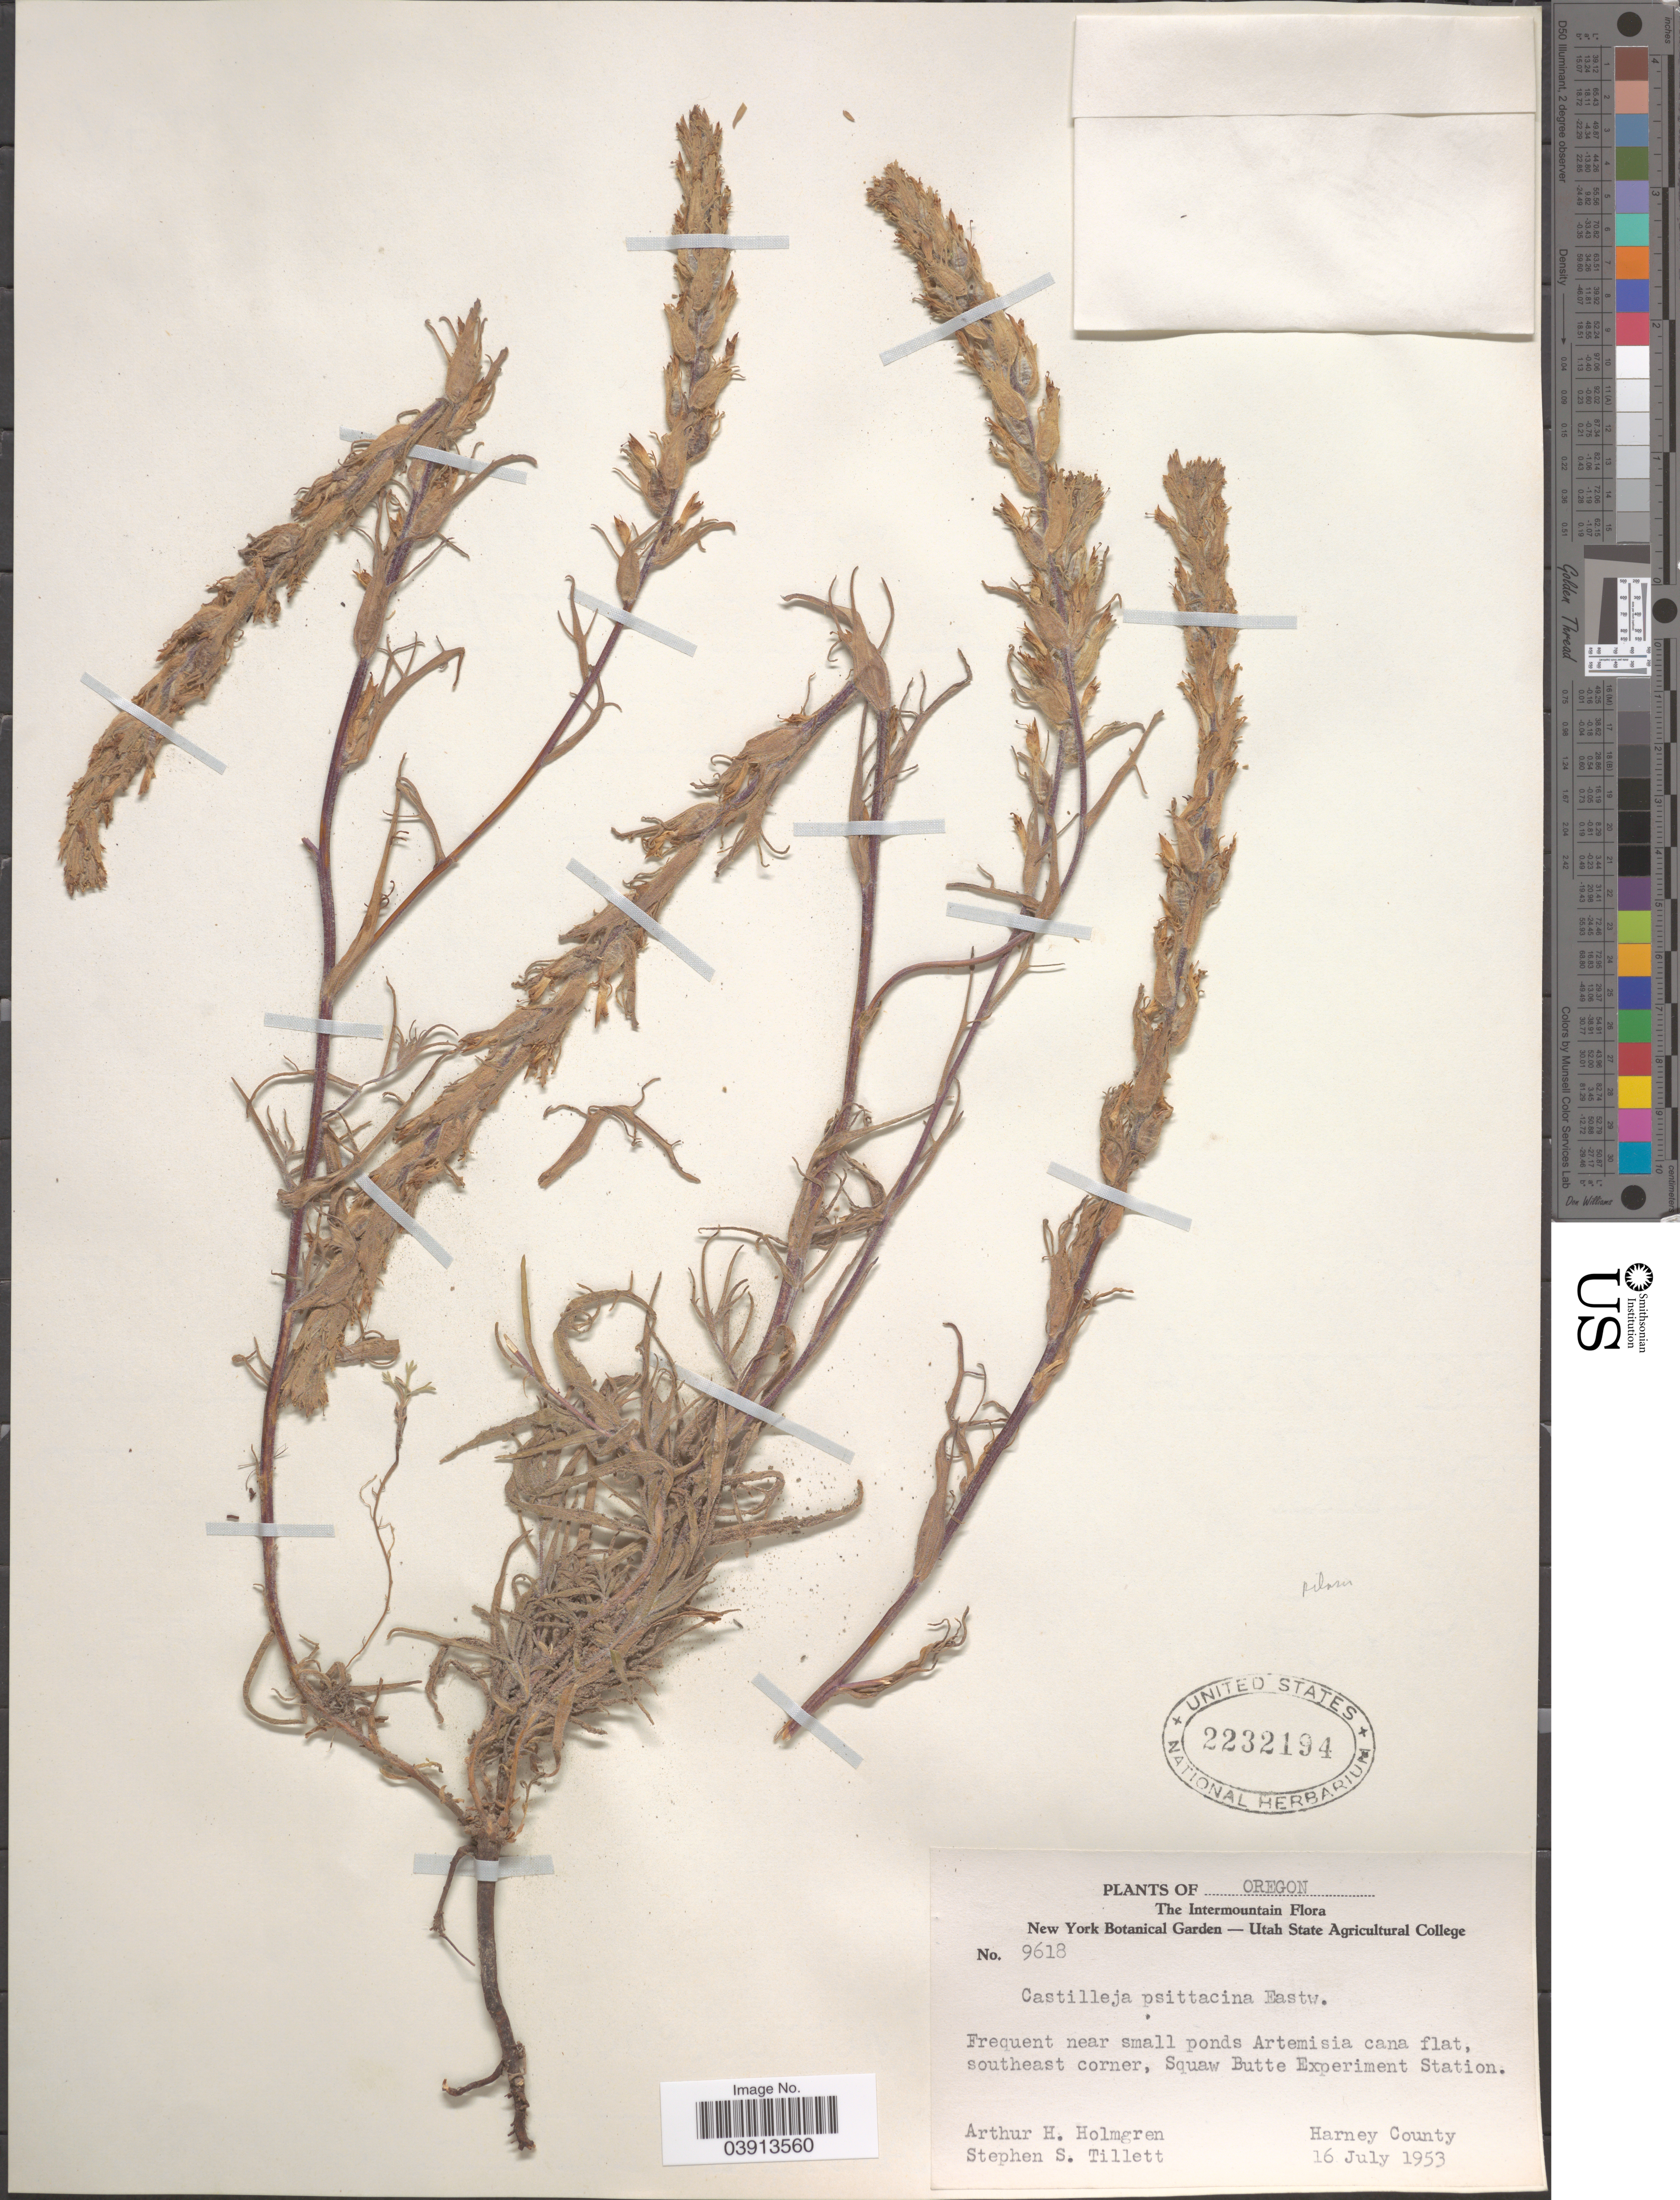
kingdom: Plantae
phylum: Tracheophyta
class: Magnoliopsida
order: Lamiales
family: Orobanchaceae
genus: Castilleja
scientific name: Castilleja pilosa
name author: (S. Watson) Rydb.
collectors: A. H. Holmgren & S. S. Tillett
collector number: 9618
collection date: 1953-07-16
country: United States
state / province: Oregon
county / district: Harney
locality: The Intermountain. Southeast corner, Squaw Butte Experiment Station. Harney County.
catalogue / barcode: US 2232194